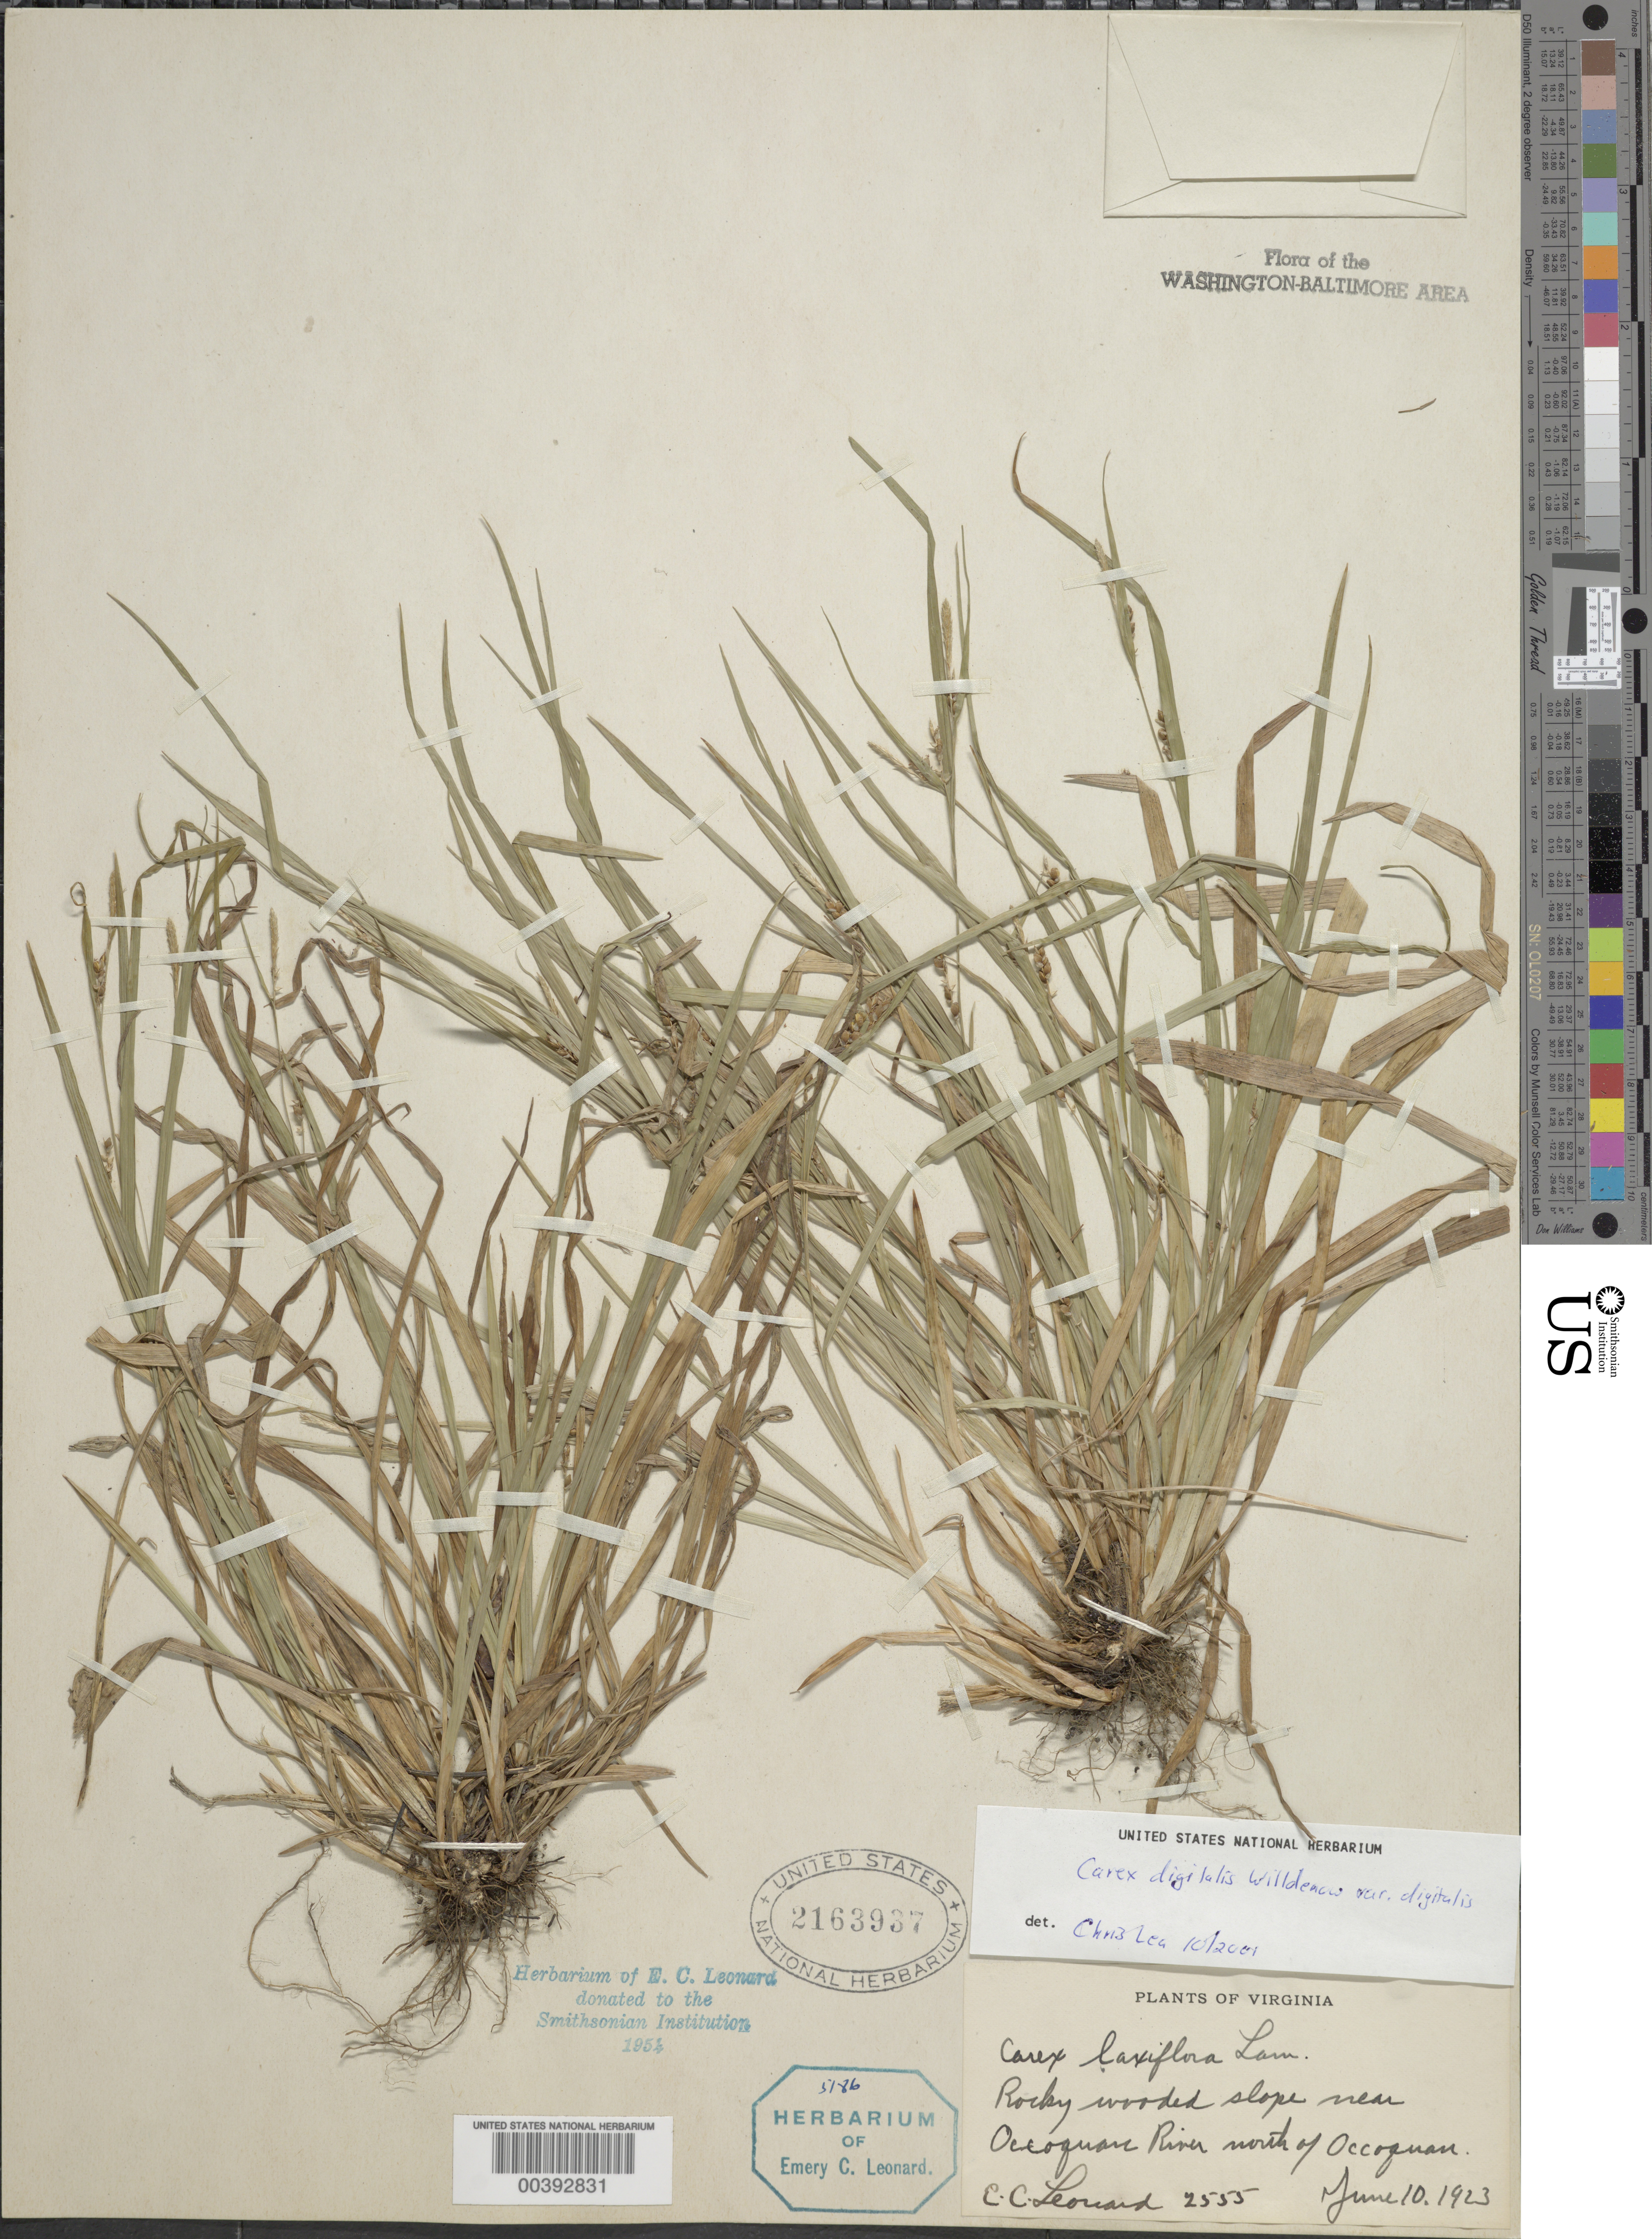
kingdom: Plantae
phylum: Tracheophyta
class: Liliopsida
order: Poales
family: Cyperaceae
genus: Carex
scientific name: Carex digitalis var. digitalis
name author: Willd.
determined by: Lea, C.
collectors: E. C. Leonard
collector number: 2555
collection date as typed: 10 Jun 1923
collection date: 1923-06-10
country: United States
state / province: Virginia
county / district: Prince William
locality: Occoquan River, N of Occoquan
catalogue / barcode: US 2163937